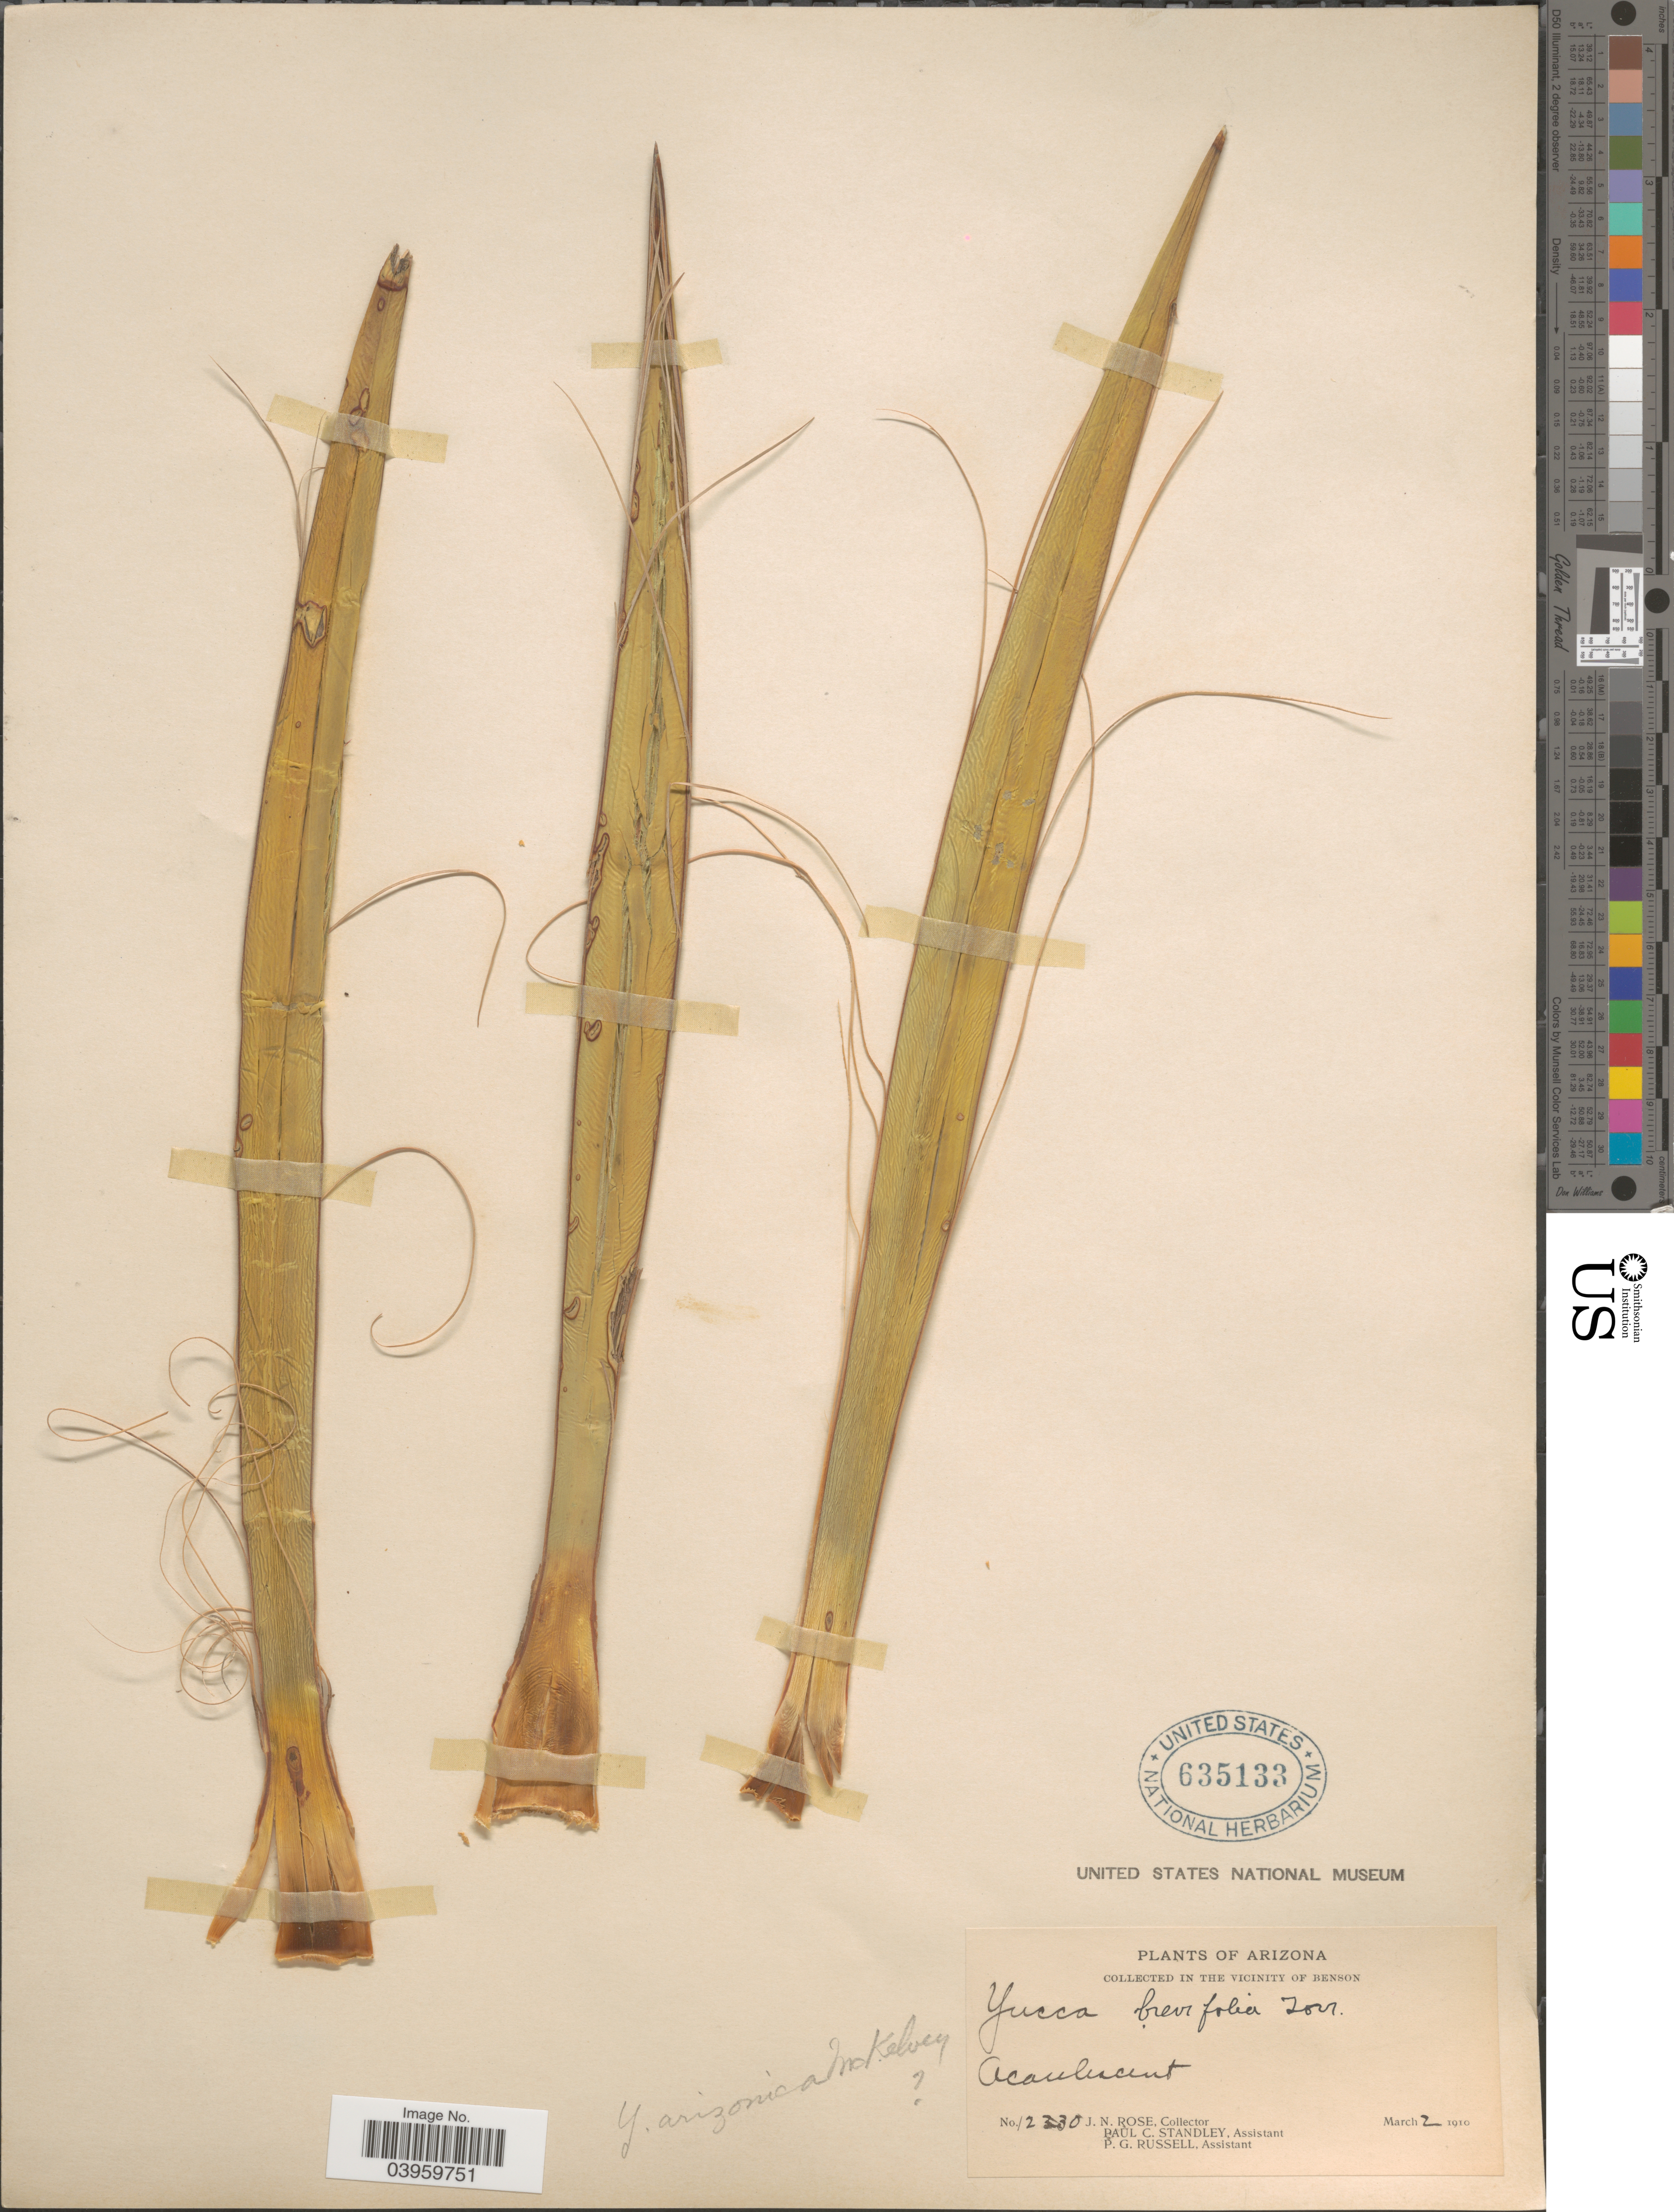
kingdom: Plantae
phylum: Tracheophyta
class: Liliopsida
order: Asparagales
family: Asparagaceae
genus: Yucca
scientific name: Yucca arizonica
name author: McKelvey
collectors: J. N. Rose, P. C. Standley & P. G. Russell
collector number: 12330*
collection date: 1910-03-02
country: United States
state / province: Arizona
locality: In the Vicinity of Benson. Acaulescent.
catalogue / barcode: US 635133